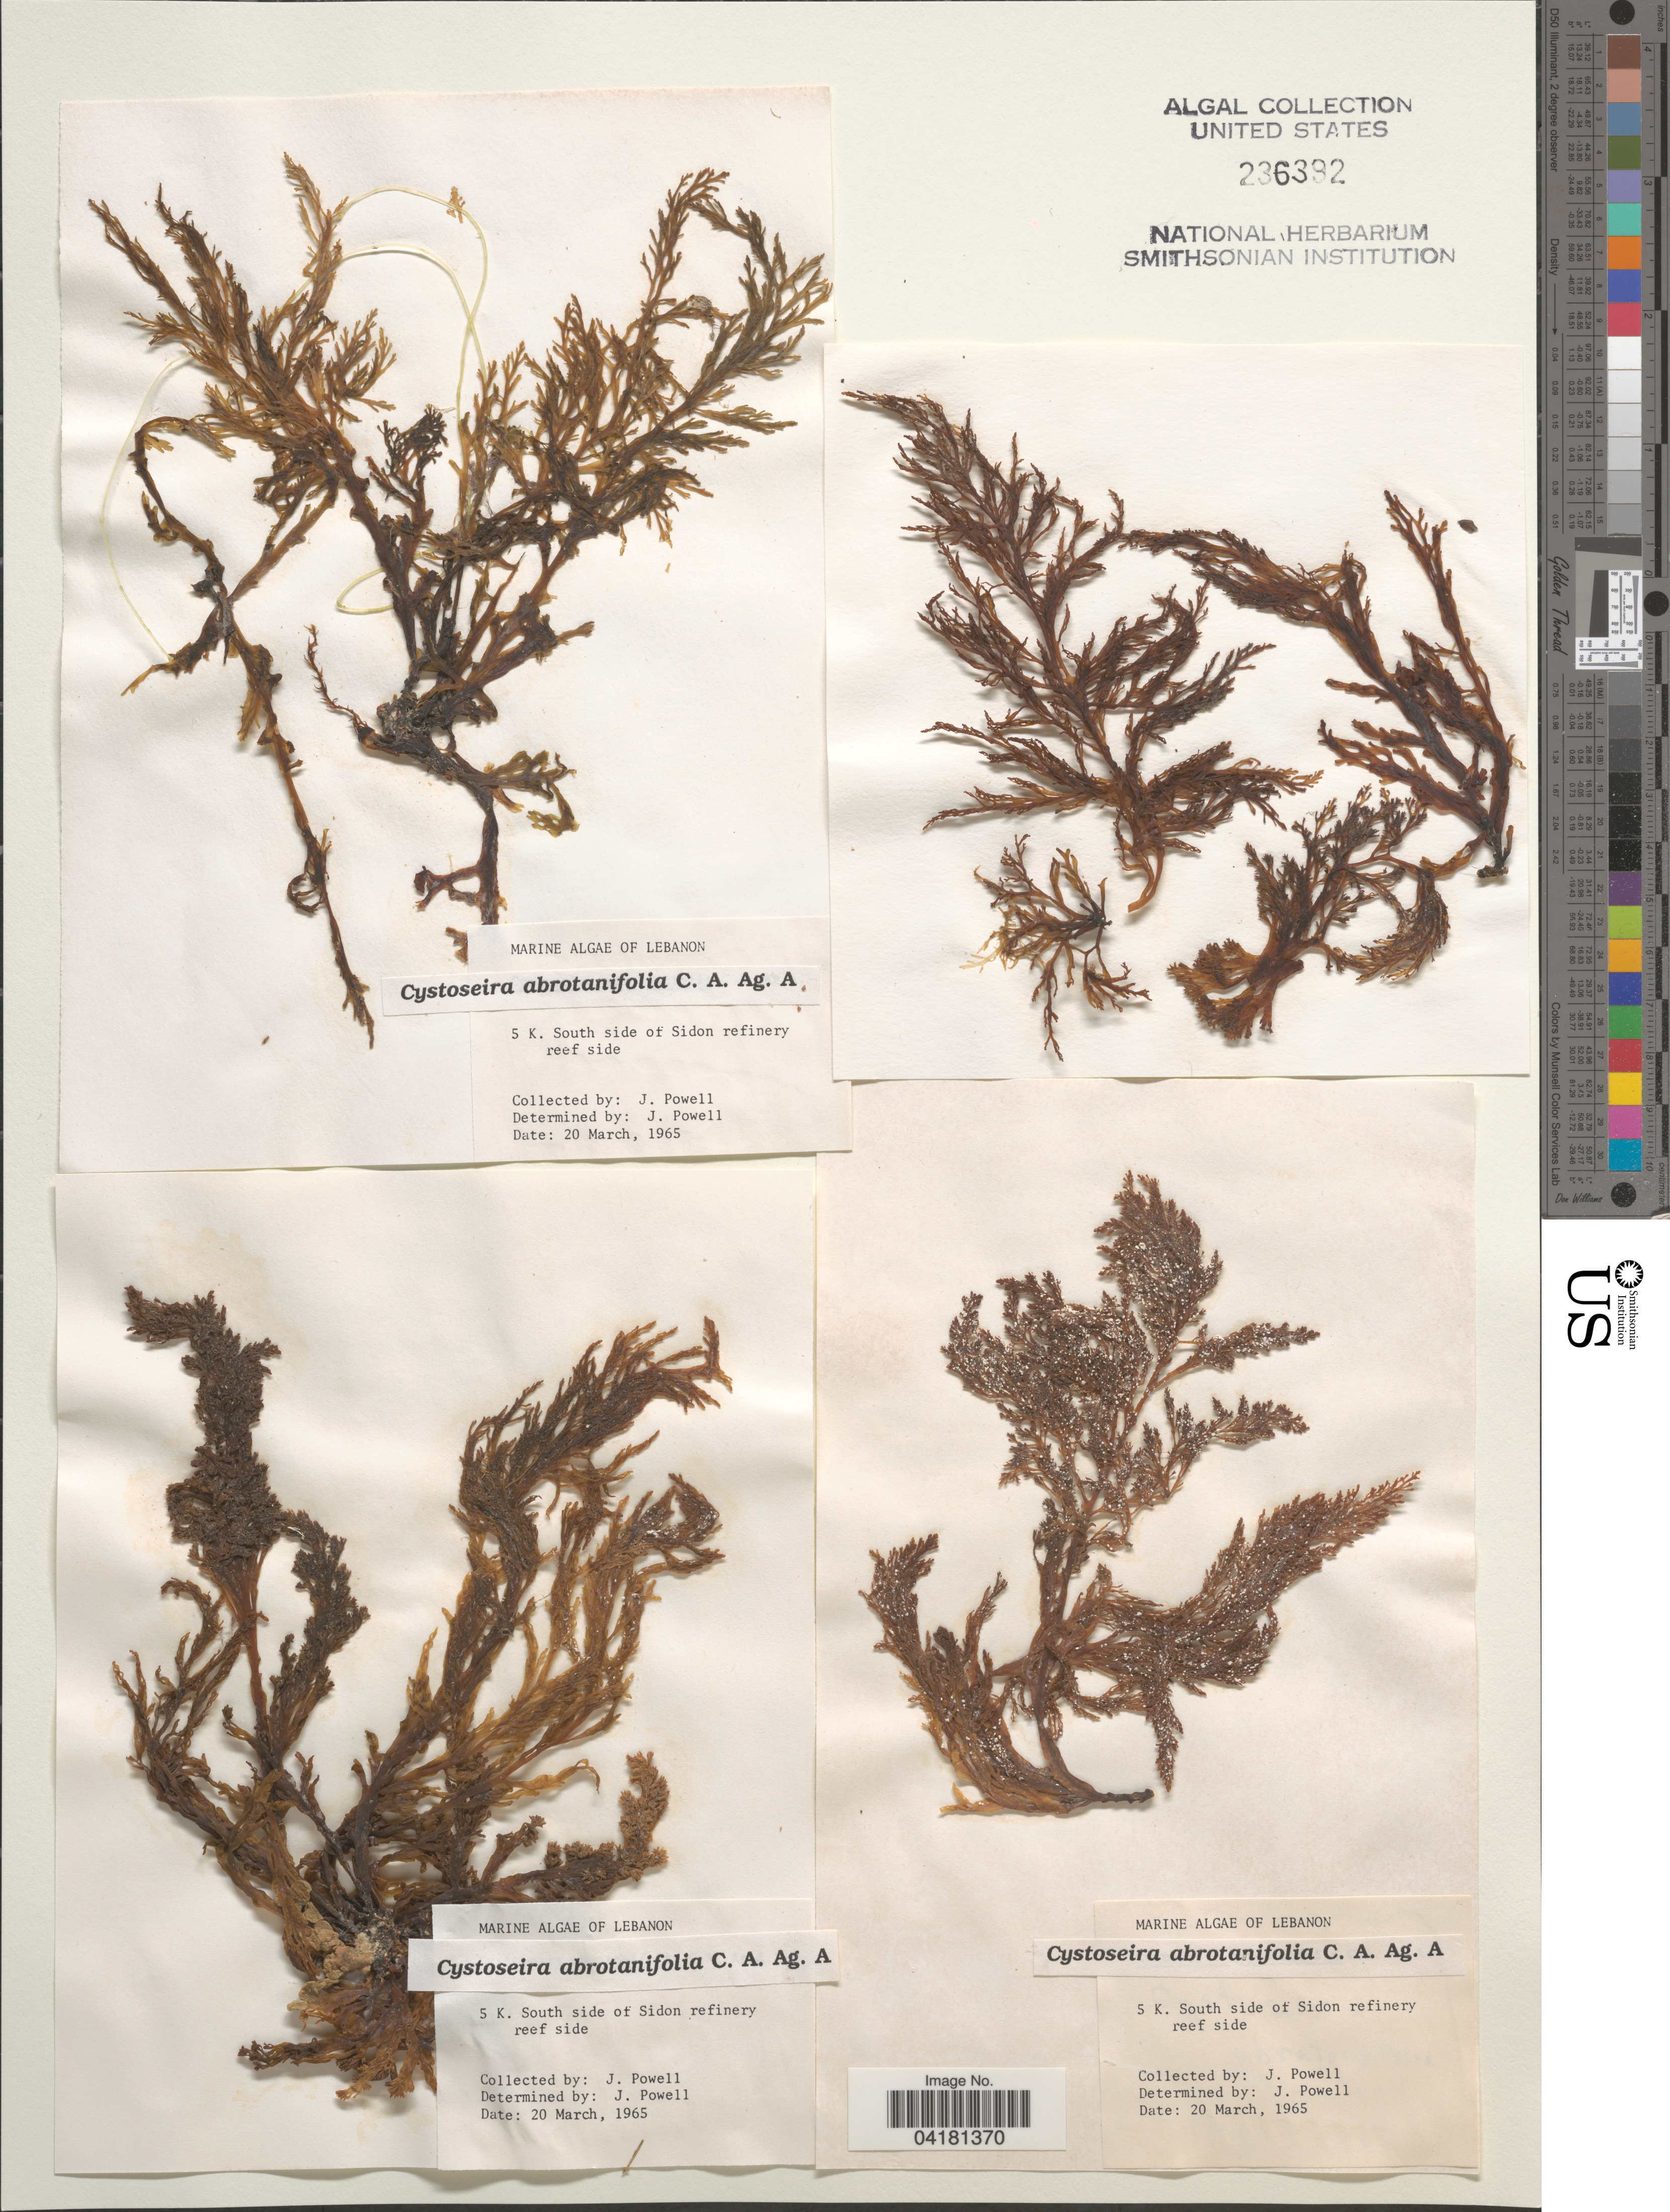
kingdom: Chromista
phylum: Ochrophyta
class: Phaeophyceae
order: Fucales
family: Sargassaceae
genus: Cystoseira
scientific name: Cystoseira foeniculacea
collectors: J. Powell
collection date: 1965-03-20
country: Lebanon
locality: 5 K. South side of Sidon refinery reef side.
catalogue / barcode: US 236392